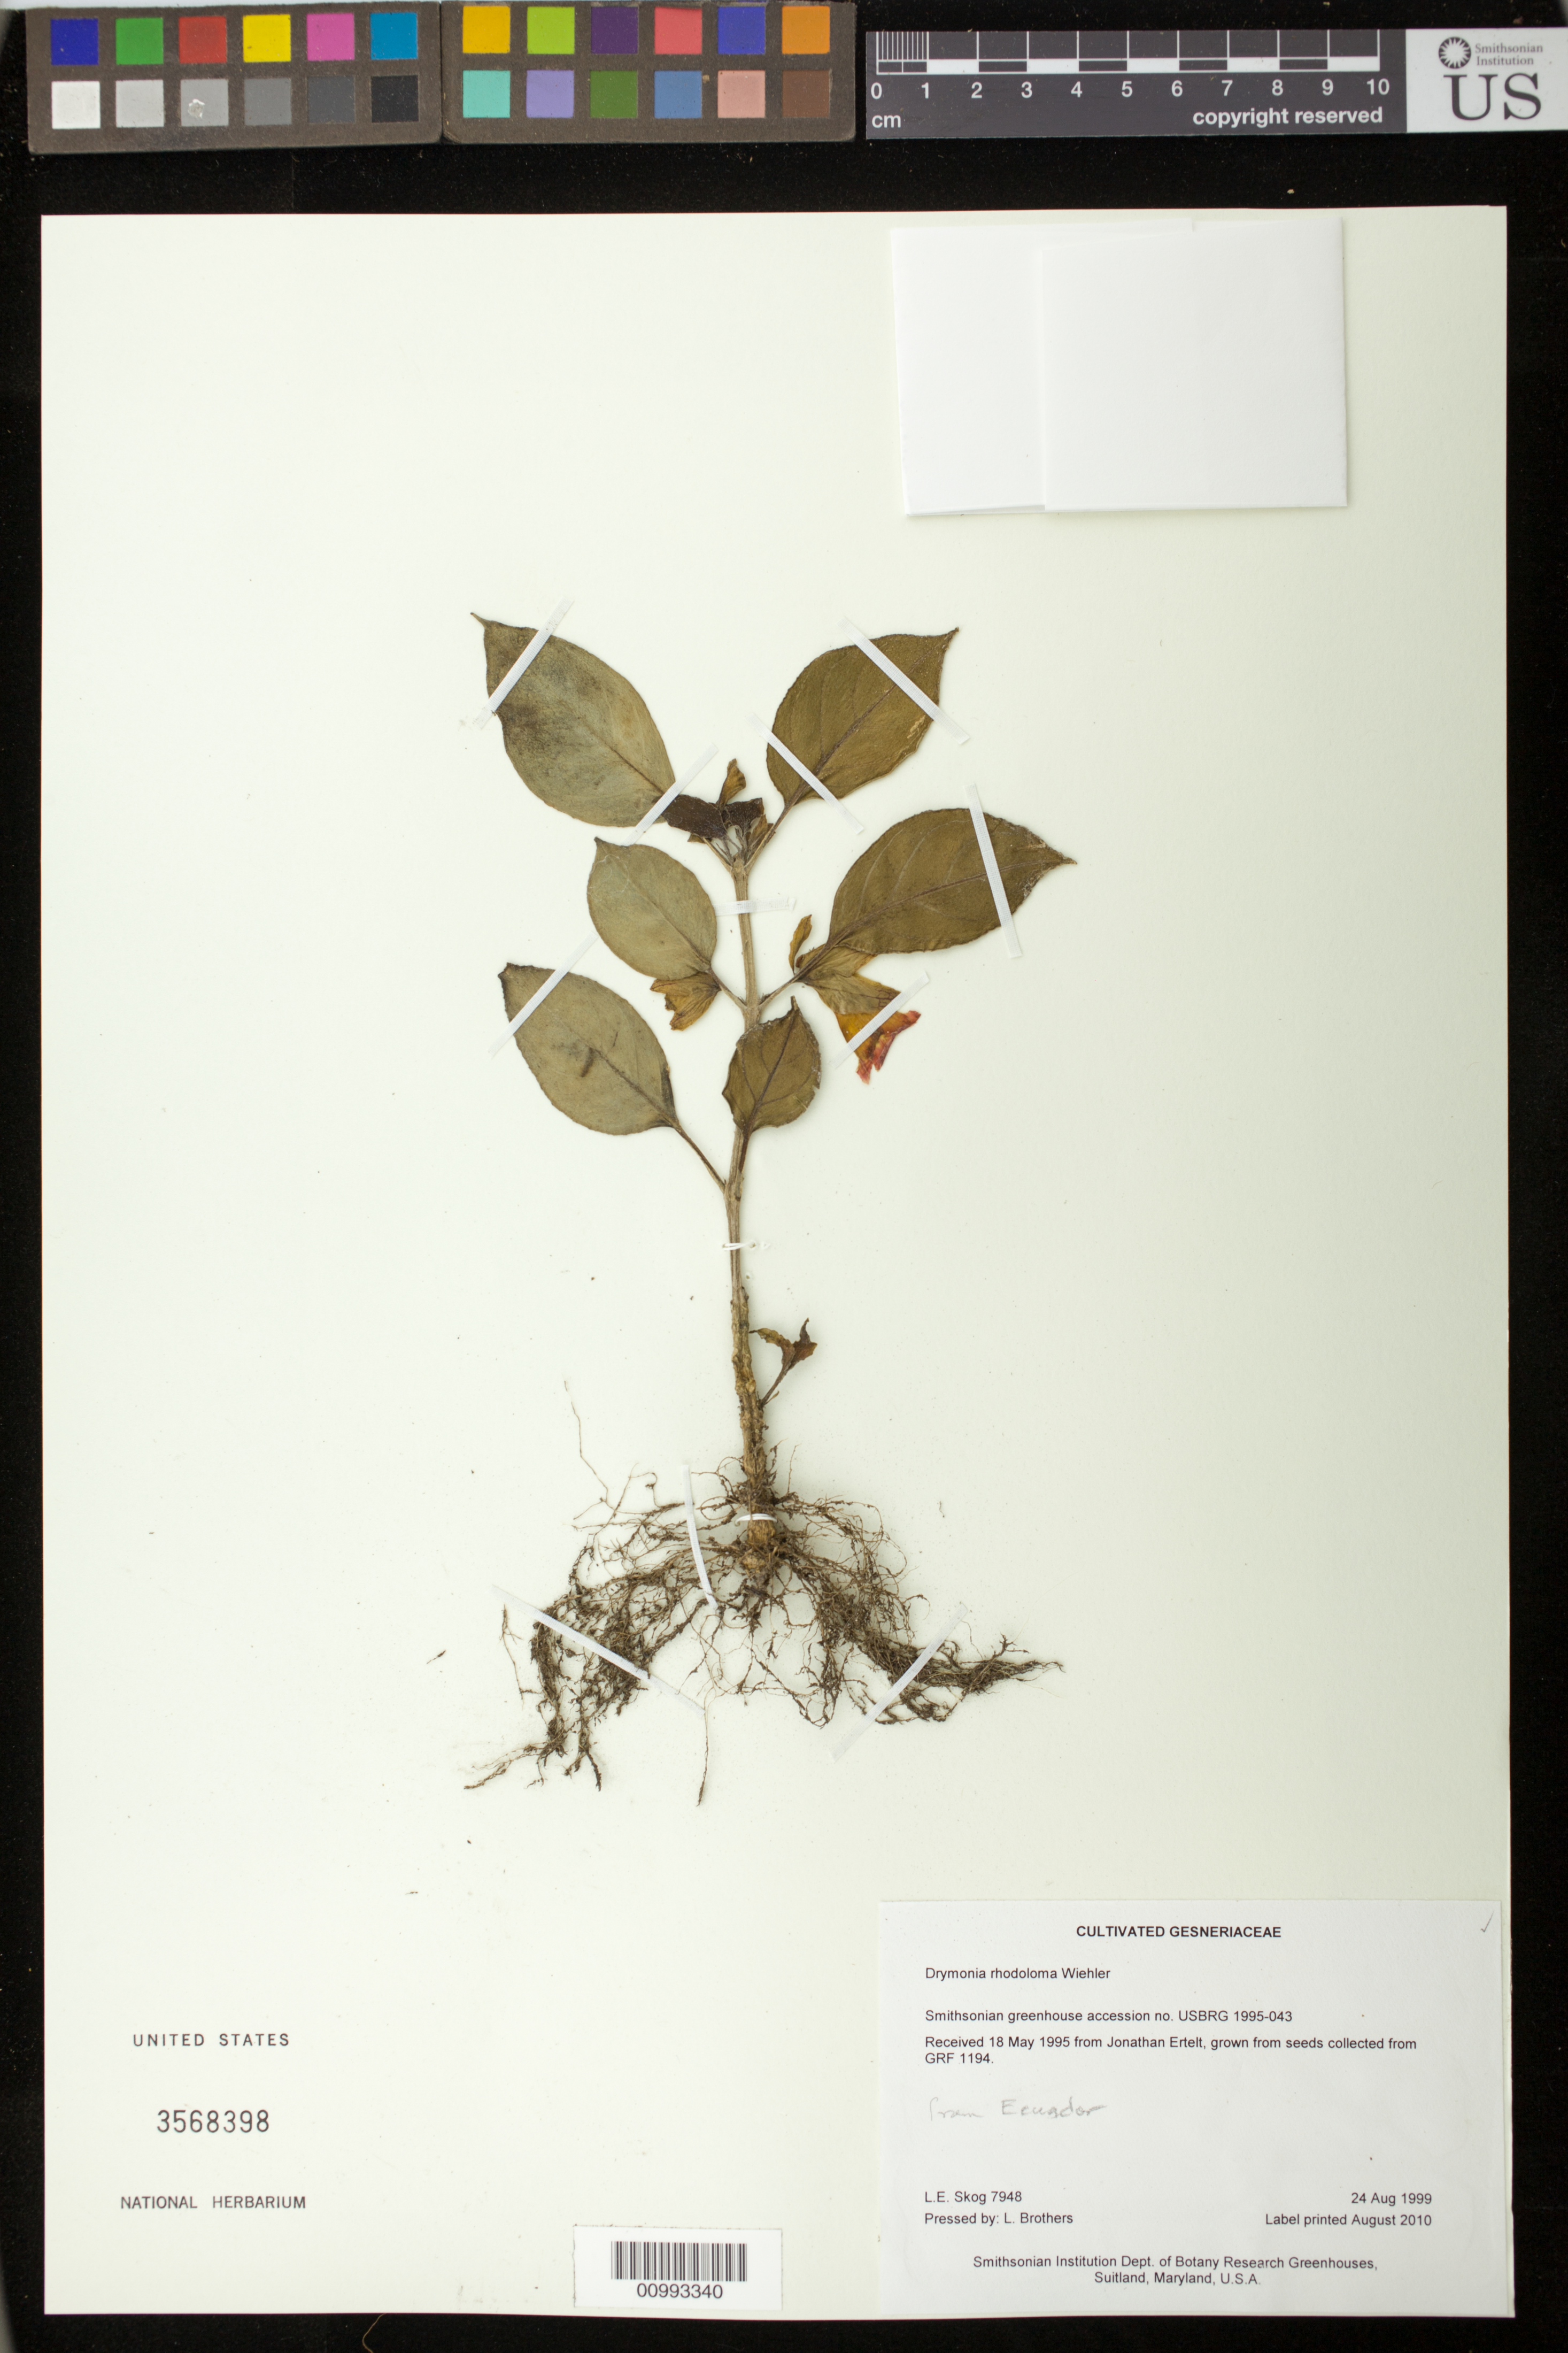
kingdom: Plantae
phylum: Tracheophyta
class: Magnoliopsida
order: Lamiales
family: Gesneriaceae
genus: Drymonia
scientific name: Drymonia rhodoloma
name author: Wiehler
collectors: L. E. Skog & L. Brothers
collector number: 7948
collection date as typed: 24 Aug 1999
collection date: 1999-08-24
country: United States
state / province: Maryland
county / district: Prince George's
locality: Smithsonian Institution Dept. of Botany Research Greenhouses, Suitland, Maryland, U.S.A.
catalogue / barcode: US 3568398